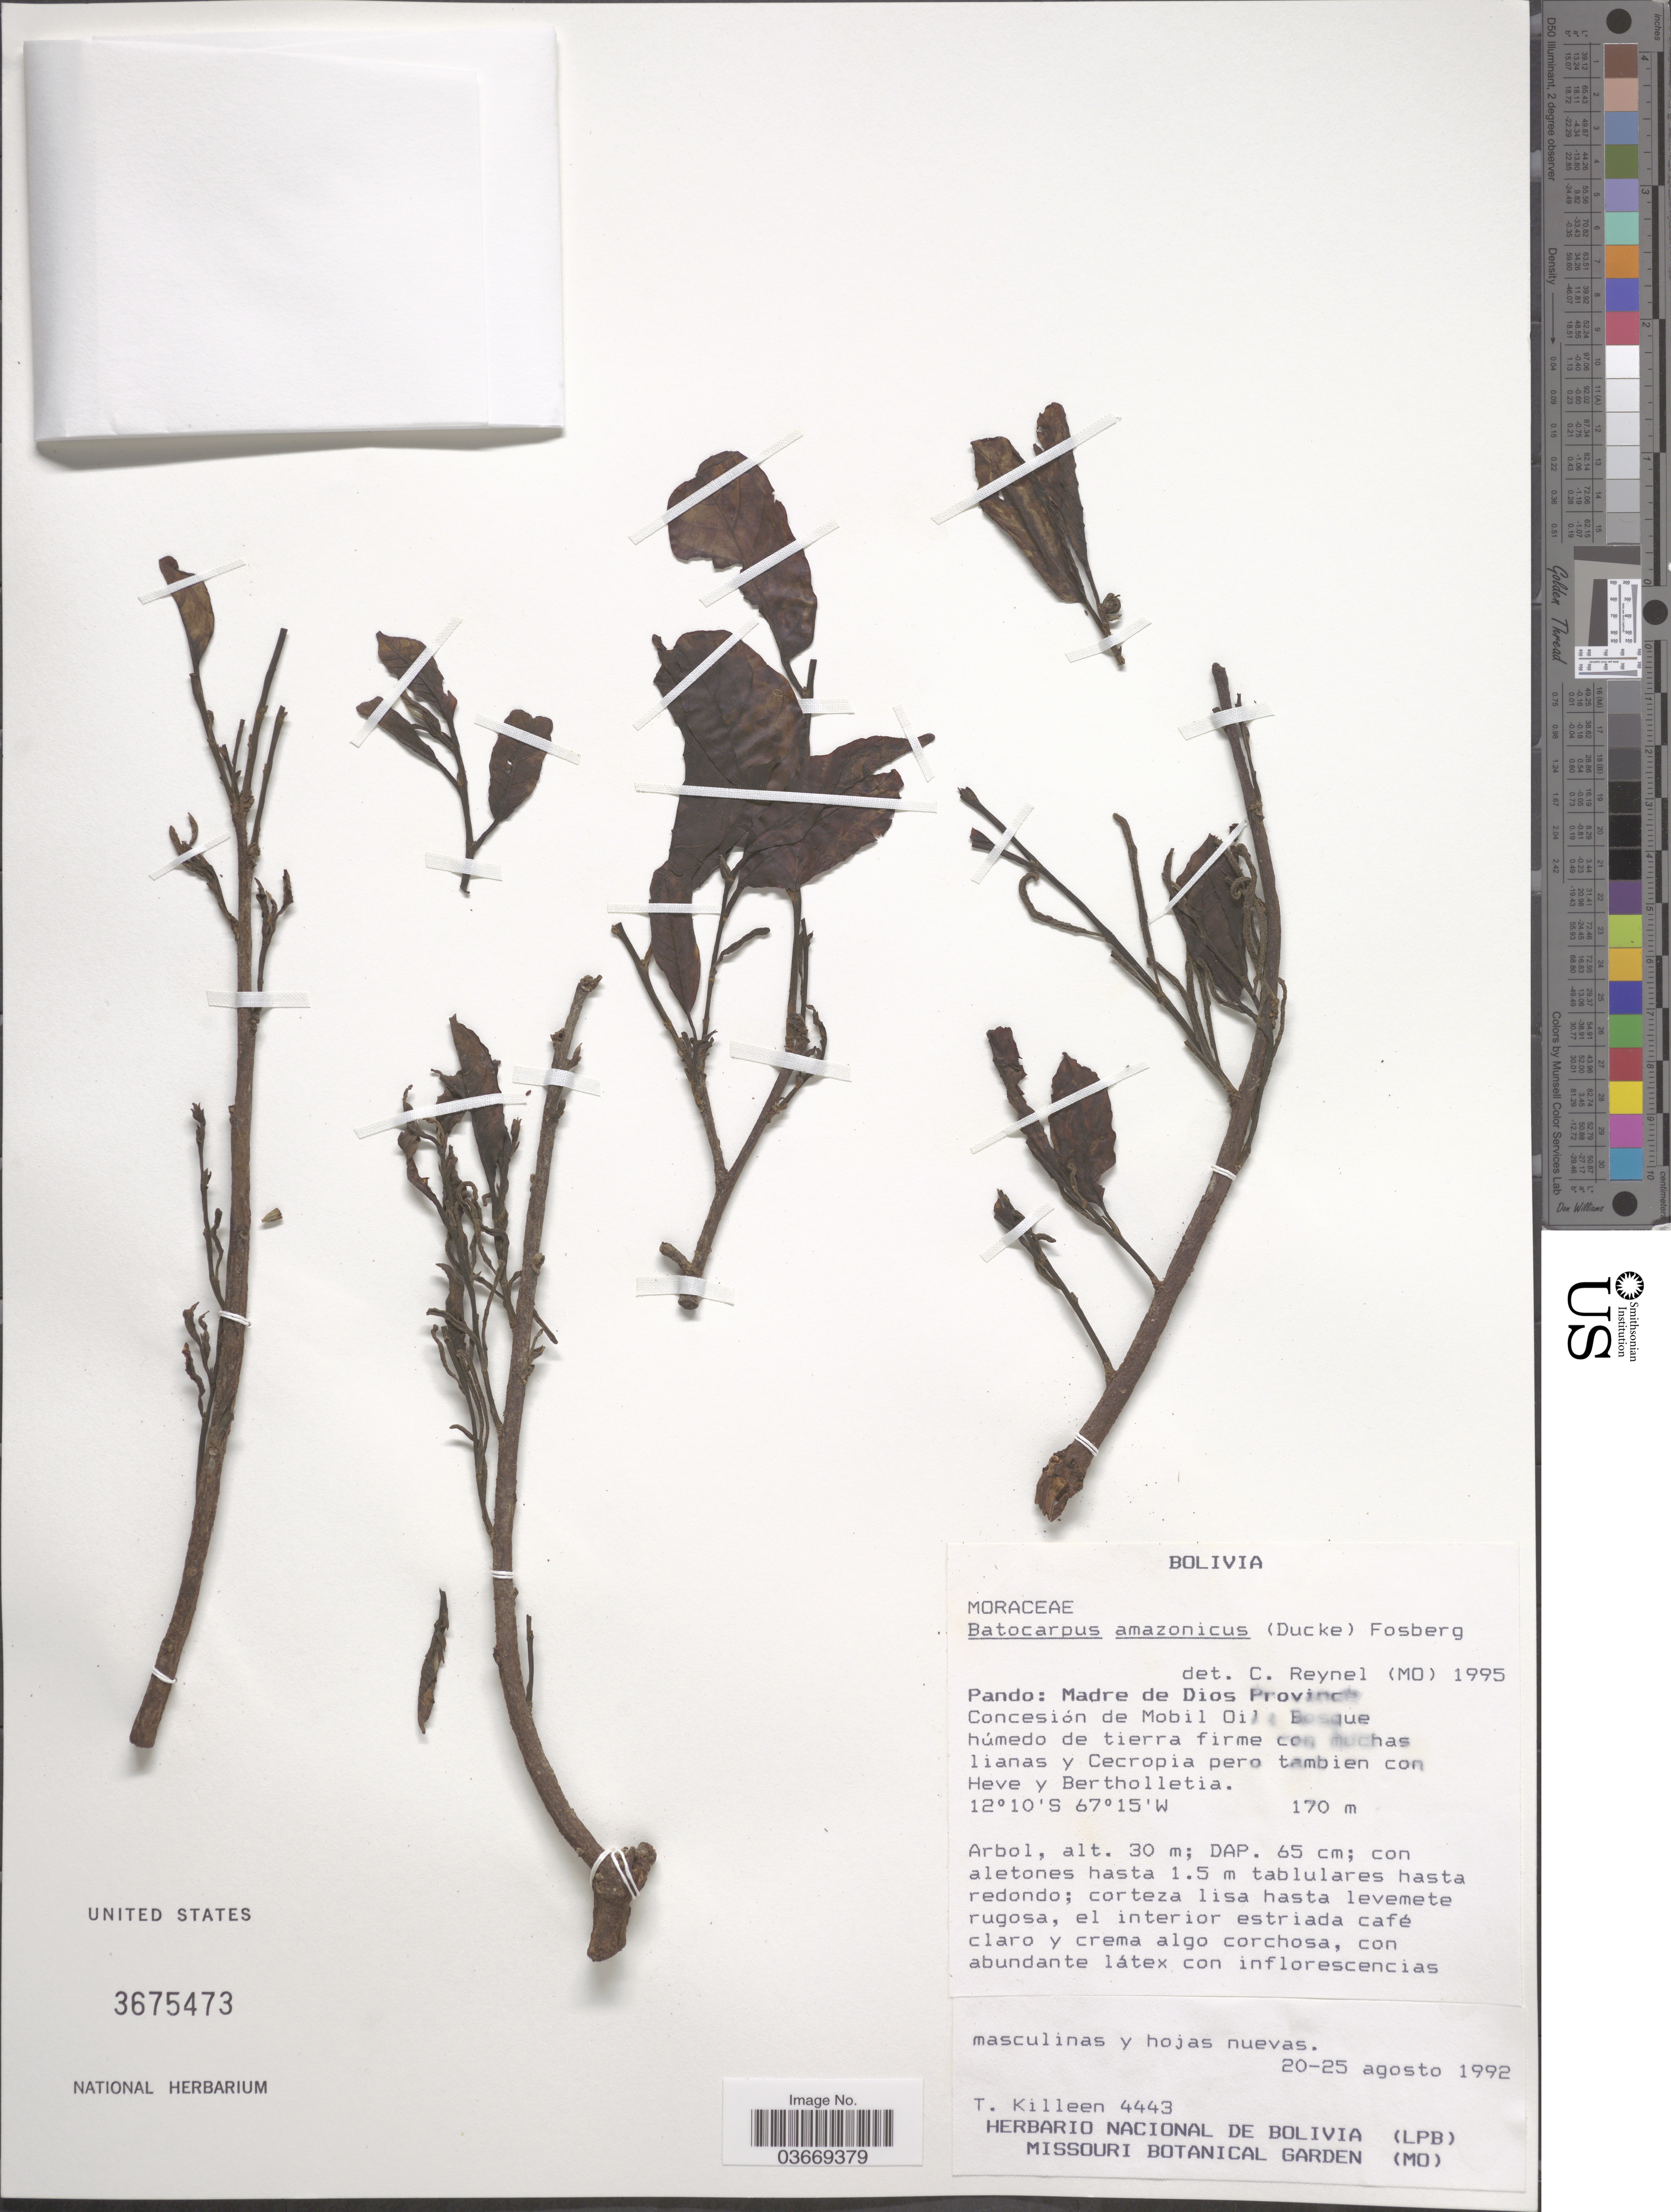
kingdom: Plantae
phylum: Tracheophyta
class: Magnoliopsida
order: Rosales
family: Moraceae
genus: Batocarpus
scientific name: Batocarpus amazonicus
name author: (Ducke) Fosberg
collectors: T. J. Killeen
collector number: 4443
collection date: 1992-08-20/1992-08-25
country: Bolivia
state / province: Pando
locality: Madre de Dios Province. Concesión de Mobil Oil: Bosque húmedo de tierra firme.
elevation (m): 170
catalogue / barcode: US 3675473